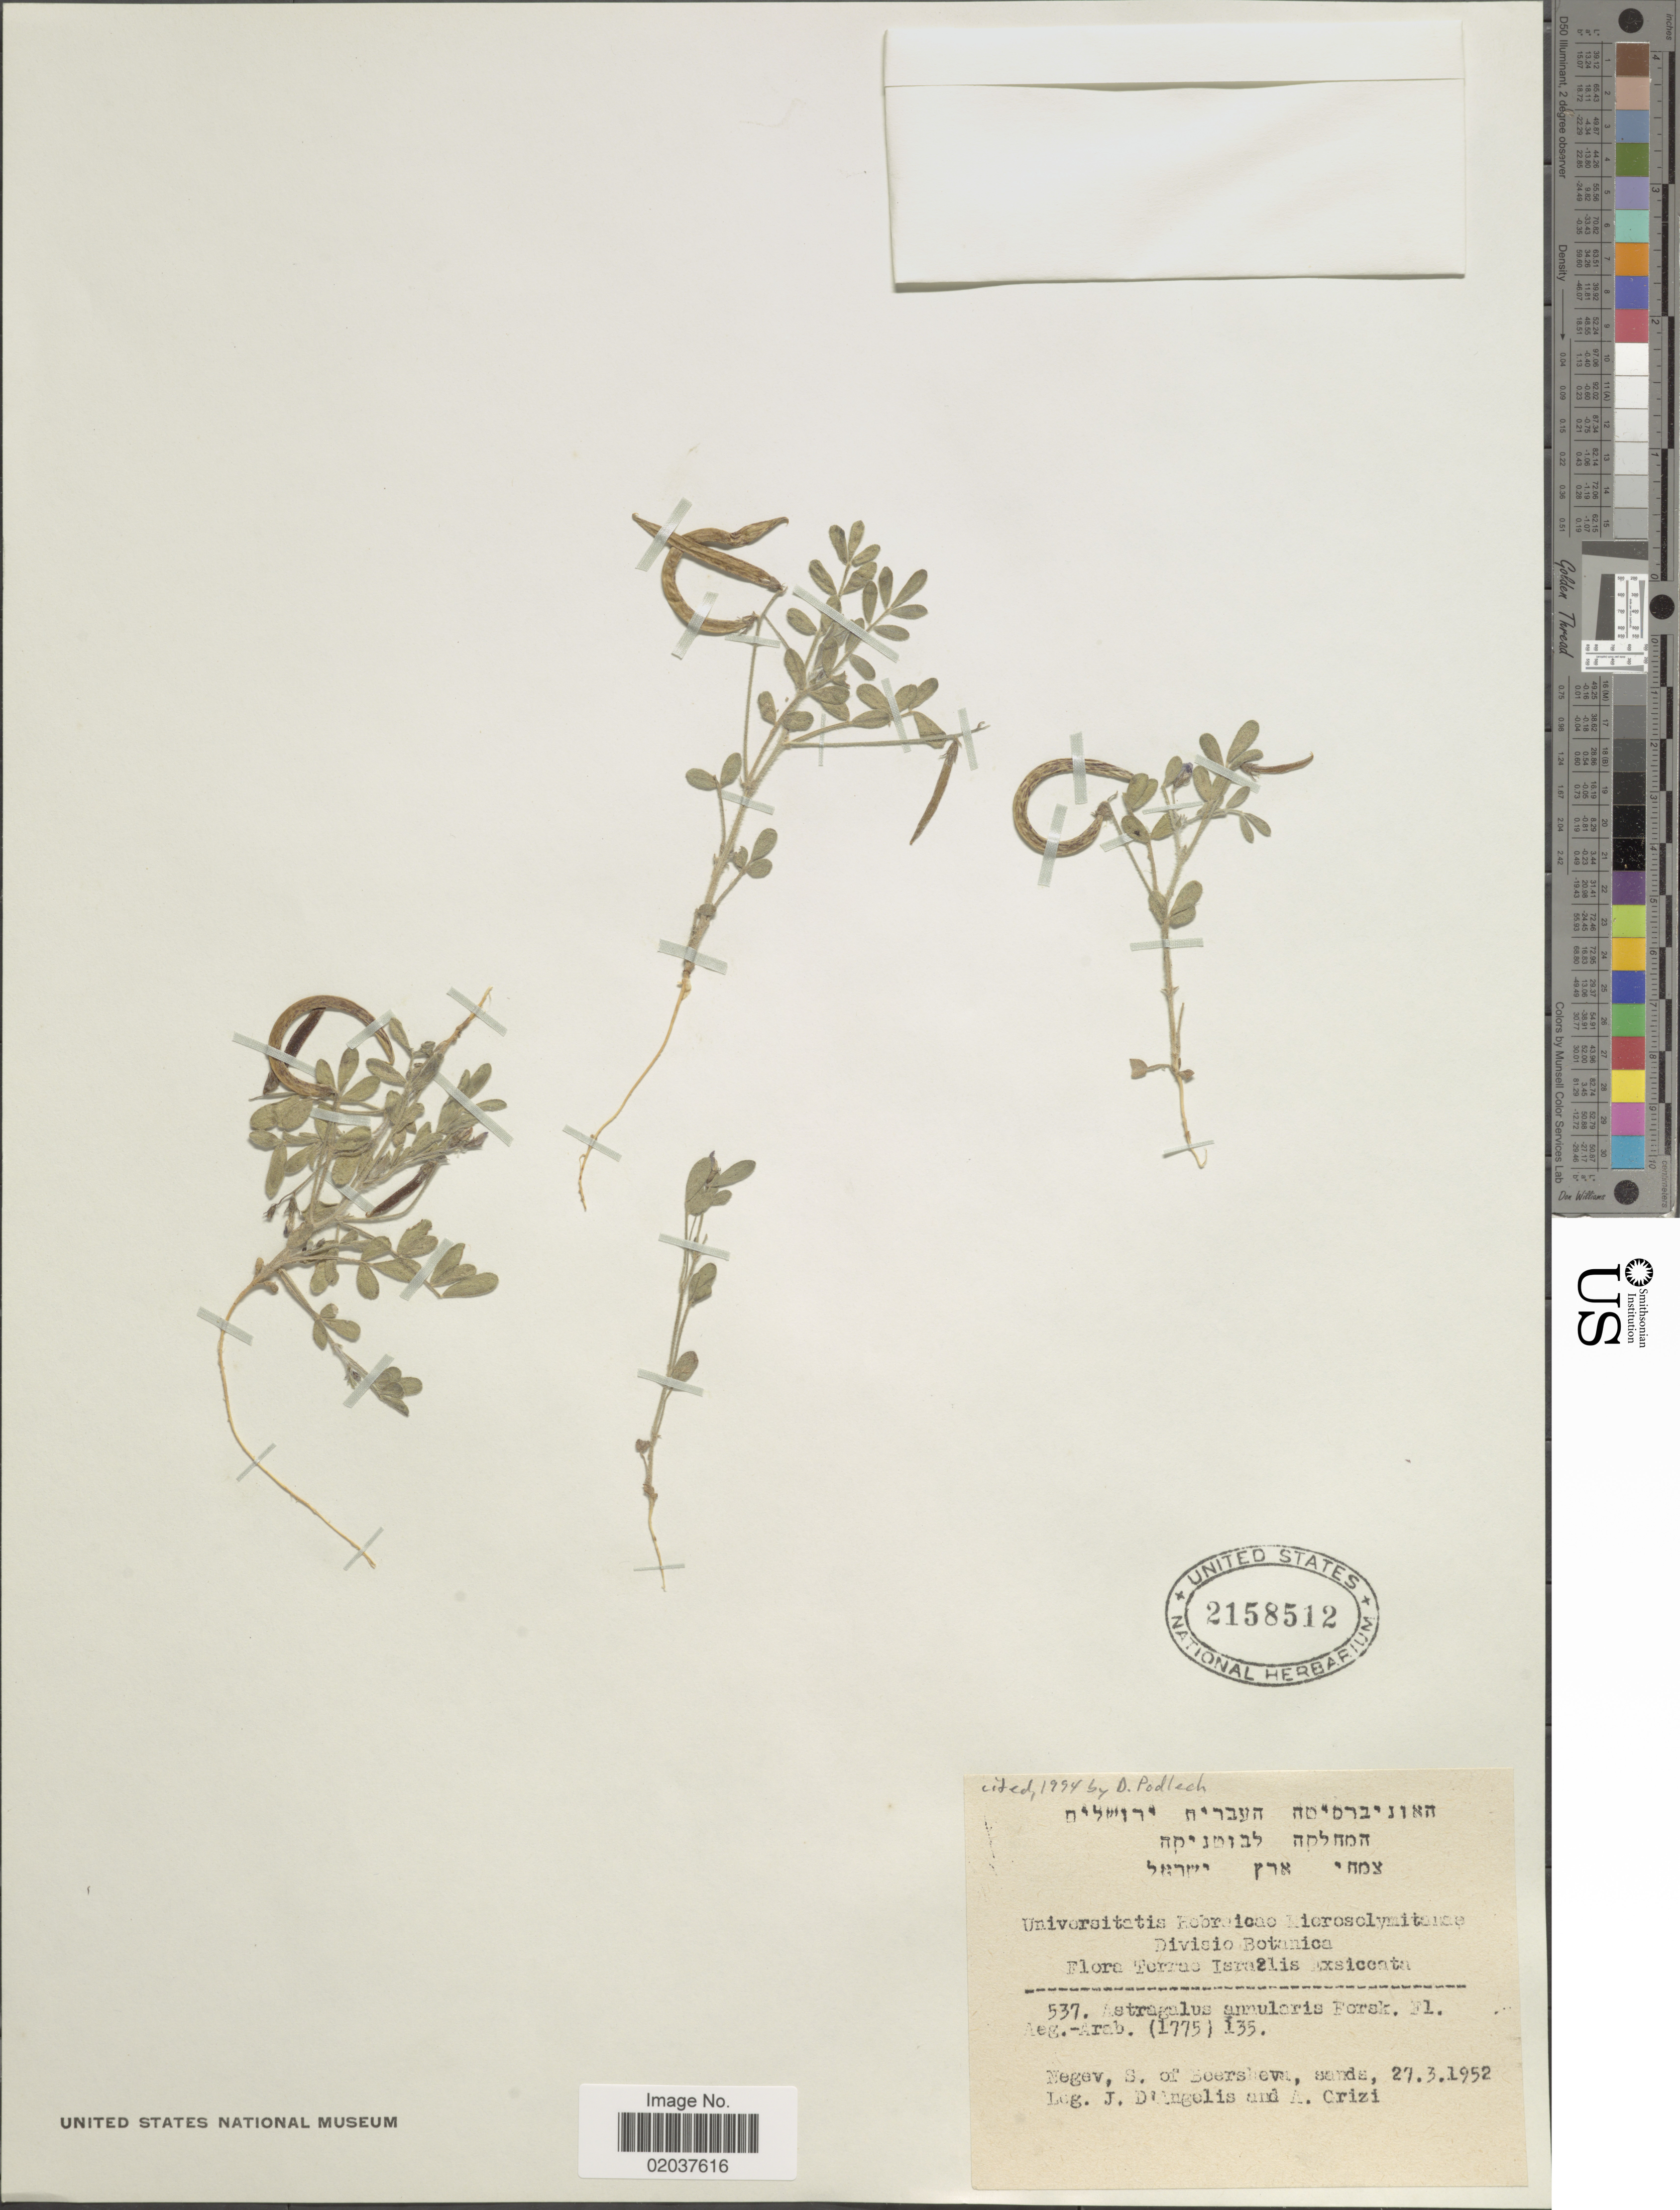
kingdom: Plantae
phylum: Tracheophyta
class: Magnoliopsida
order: Fabales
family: Fabaceae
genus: Astragalus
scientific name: Astragalus annularis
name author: Forssk.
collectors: J. D'angelis & A. Grizi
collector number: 537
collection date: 1952-03-27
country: Israel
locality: Negev, S of Beersheva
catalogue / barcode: US 2158512